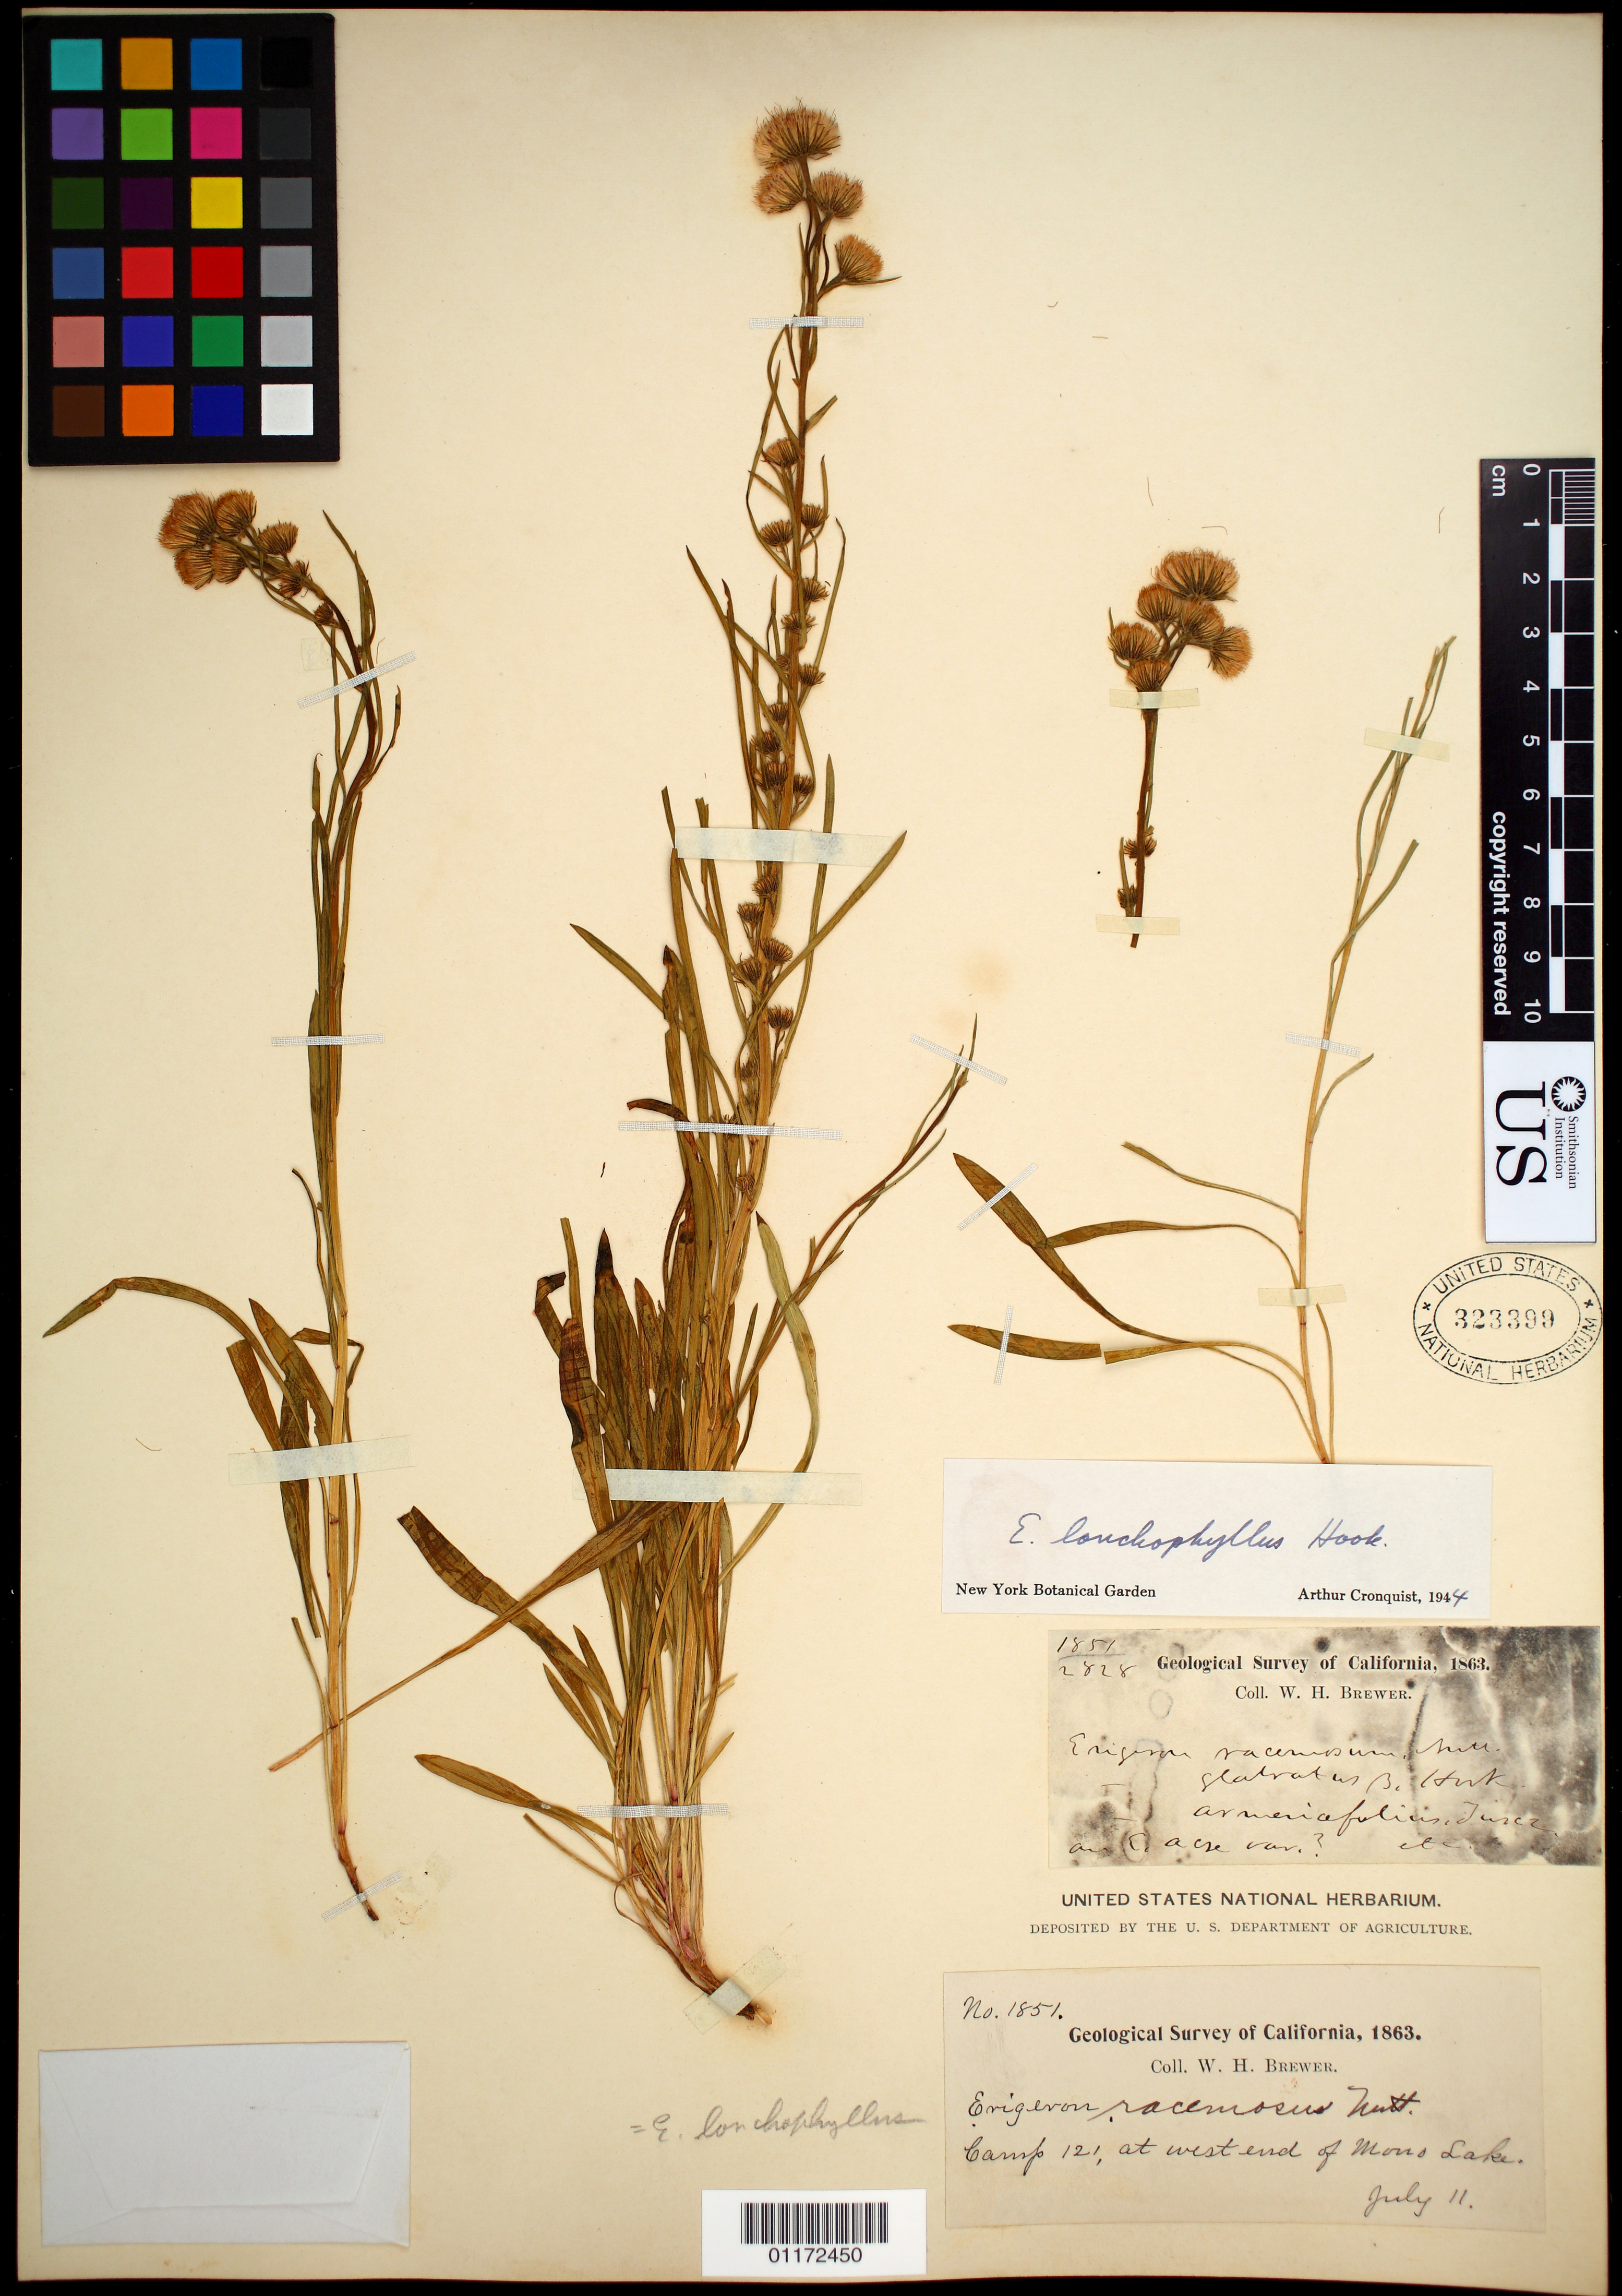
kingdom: Plantae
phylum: Tracheophyta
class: Magnoliopsida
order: Asterales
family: Asteraceae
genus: Erigeron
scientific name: Erigeron lonchophyllus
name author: Hook.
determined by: Cronquist, A. J.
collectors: W. H. Brewer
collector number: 1851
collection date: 1863-07-11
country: United States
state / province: California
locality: Camp 121, west end of Mono Lake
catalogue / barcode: US 323399